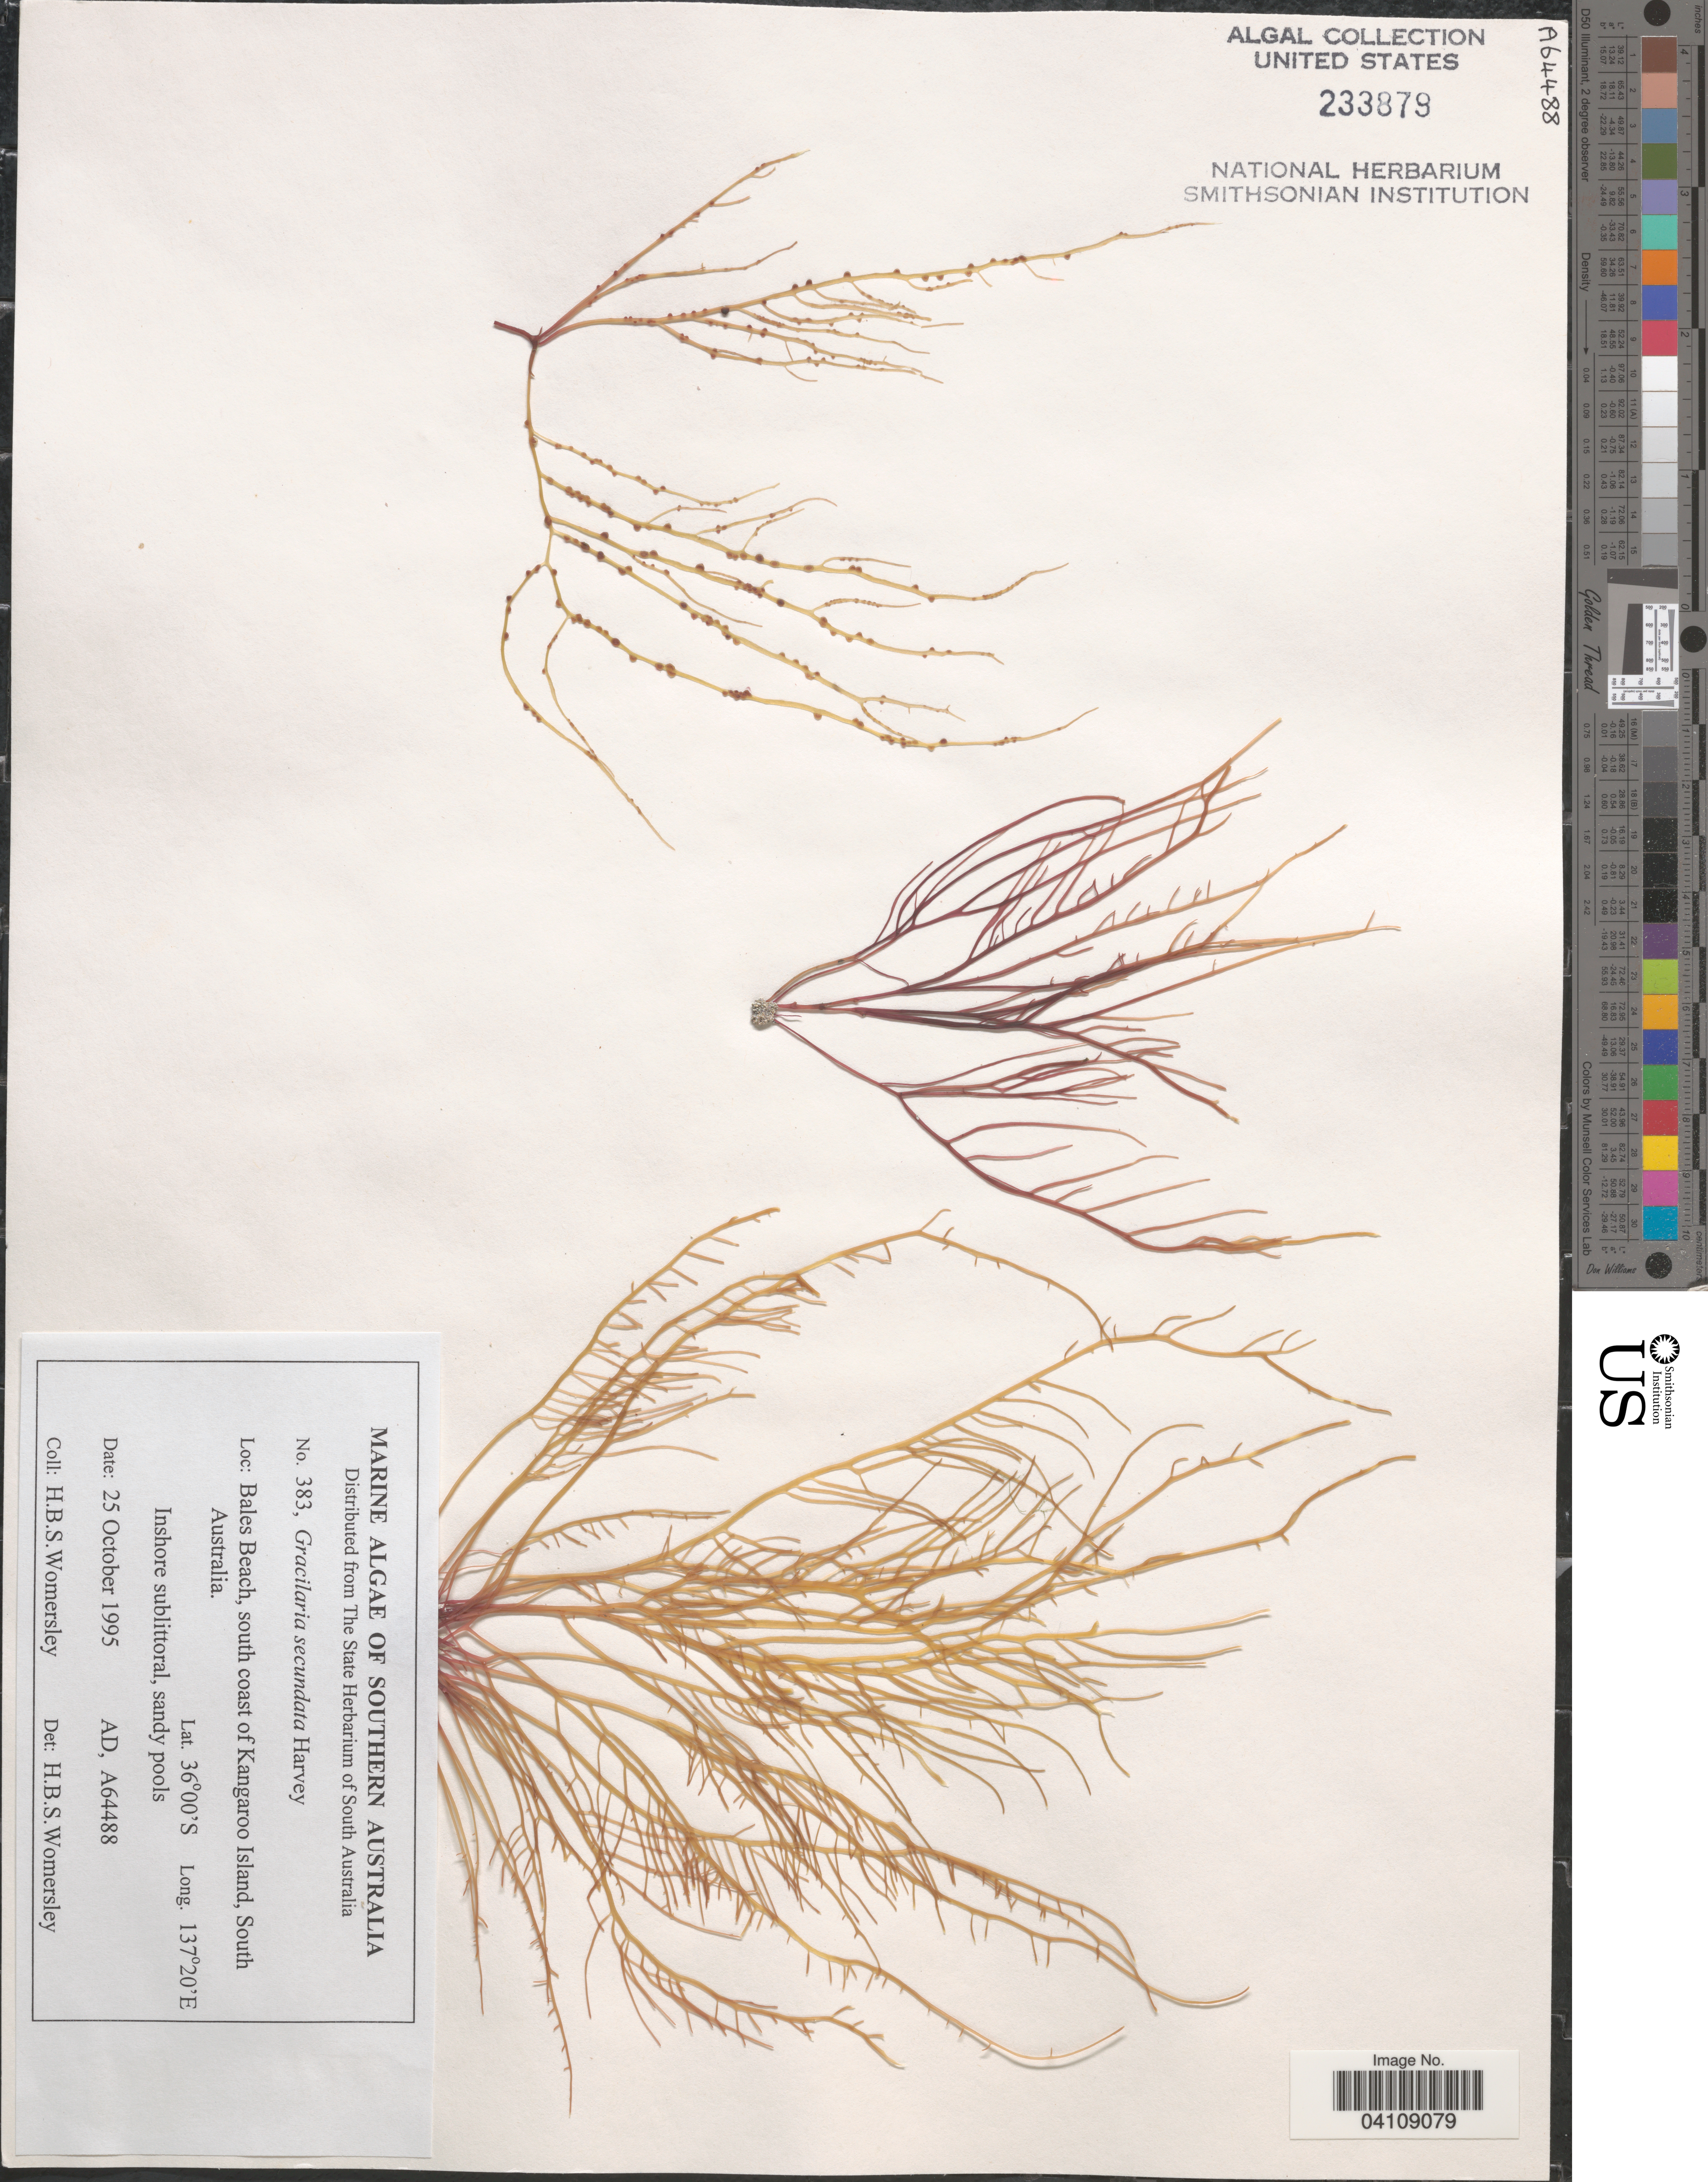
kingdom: Plantae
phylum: Rhodophyta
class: Florideophyceae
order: Gracilariales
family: Gracilariaceae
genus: Gracilaria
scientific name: Gracilaria secundata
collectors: H. B. S. Womersley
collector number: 383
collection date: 1995-10-25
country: Australia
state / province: South Australia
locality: Southern Australia. Bales Beach, south coast of Kangaroo Island.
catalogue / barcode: US 233879